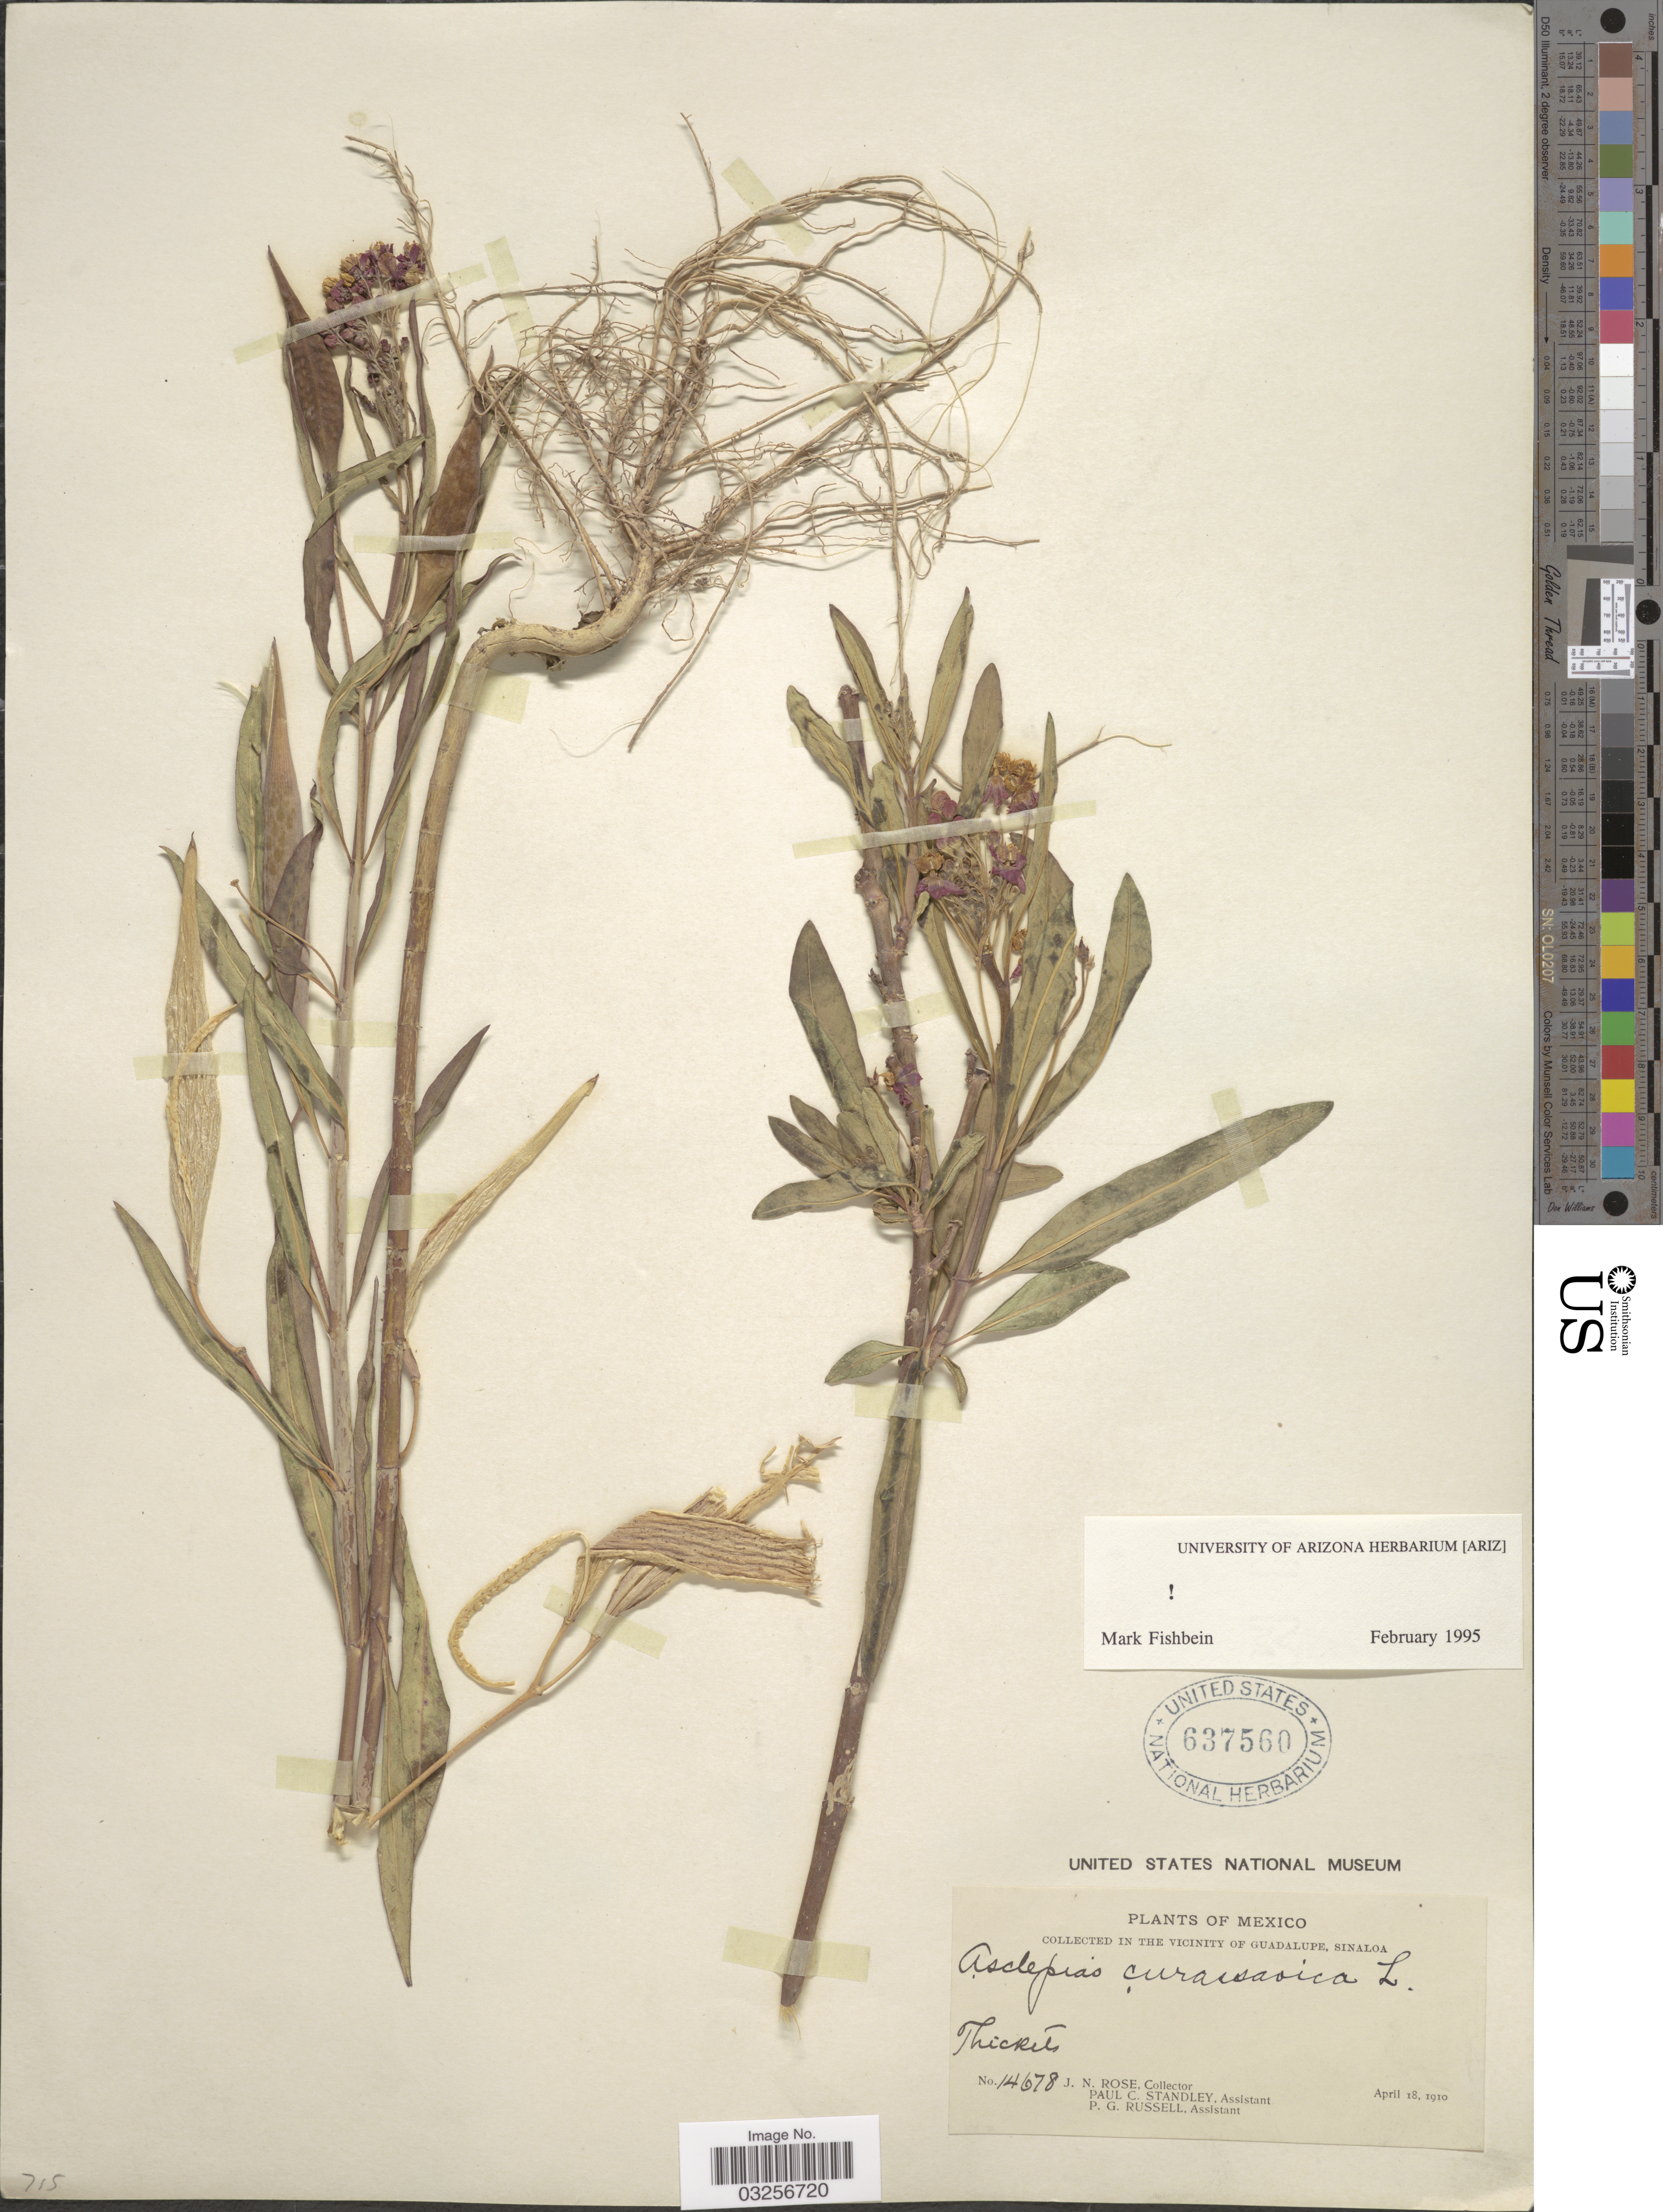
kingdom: Plantae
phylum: Tracheophyta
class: Magnoliopsida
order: Gentianales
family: Apocynaceae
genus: Asclepias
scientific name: Asclepias curassavica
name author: L.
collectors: J. N. Rose, P. C. Standley & P. G. Russell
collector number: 14678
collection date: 1910-04-18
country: Mexico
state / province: Sinaloa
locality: In the vicinity of Guadalupe.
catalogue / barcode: US 637560